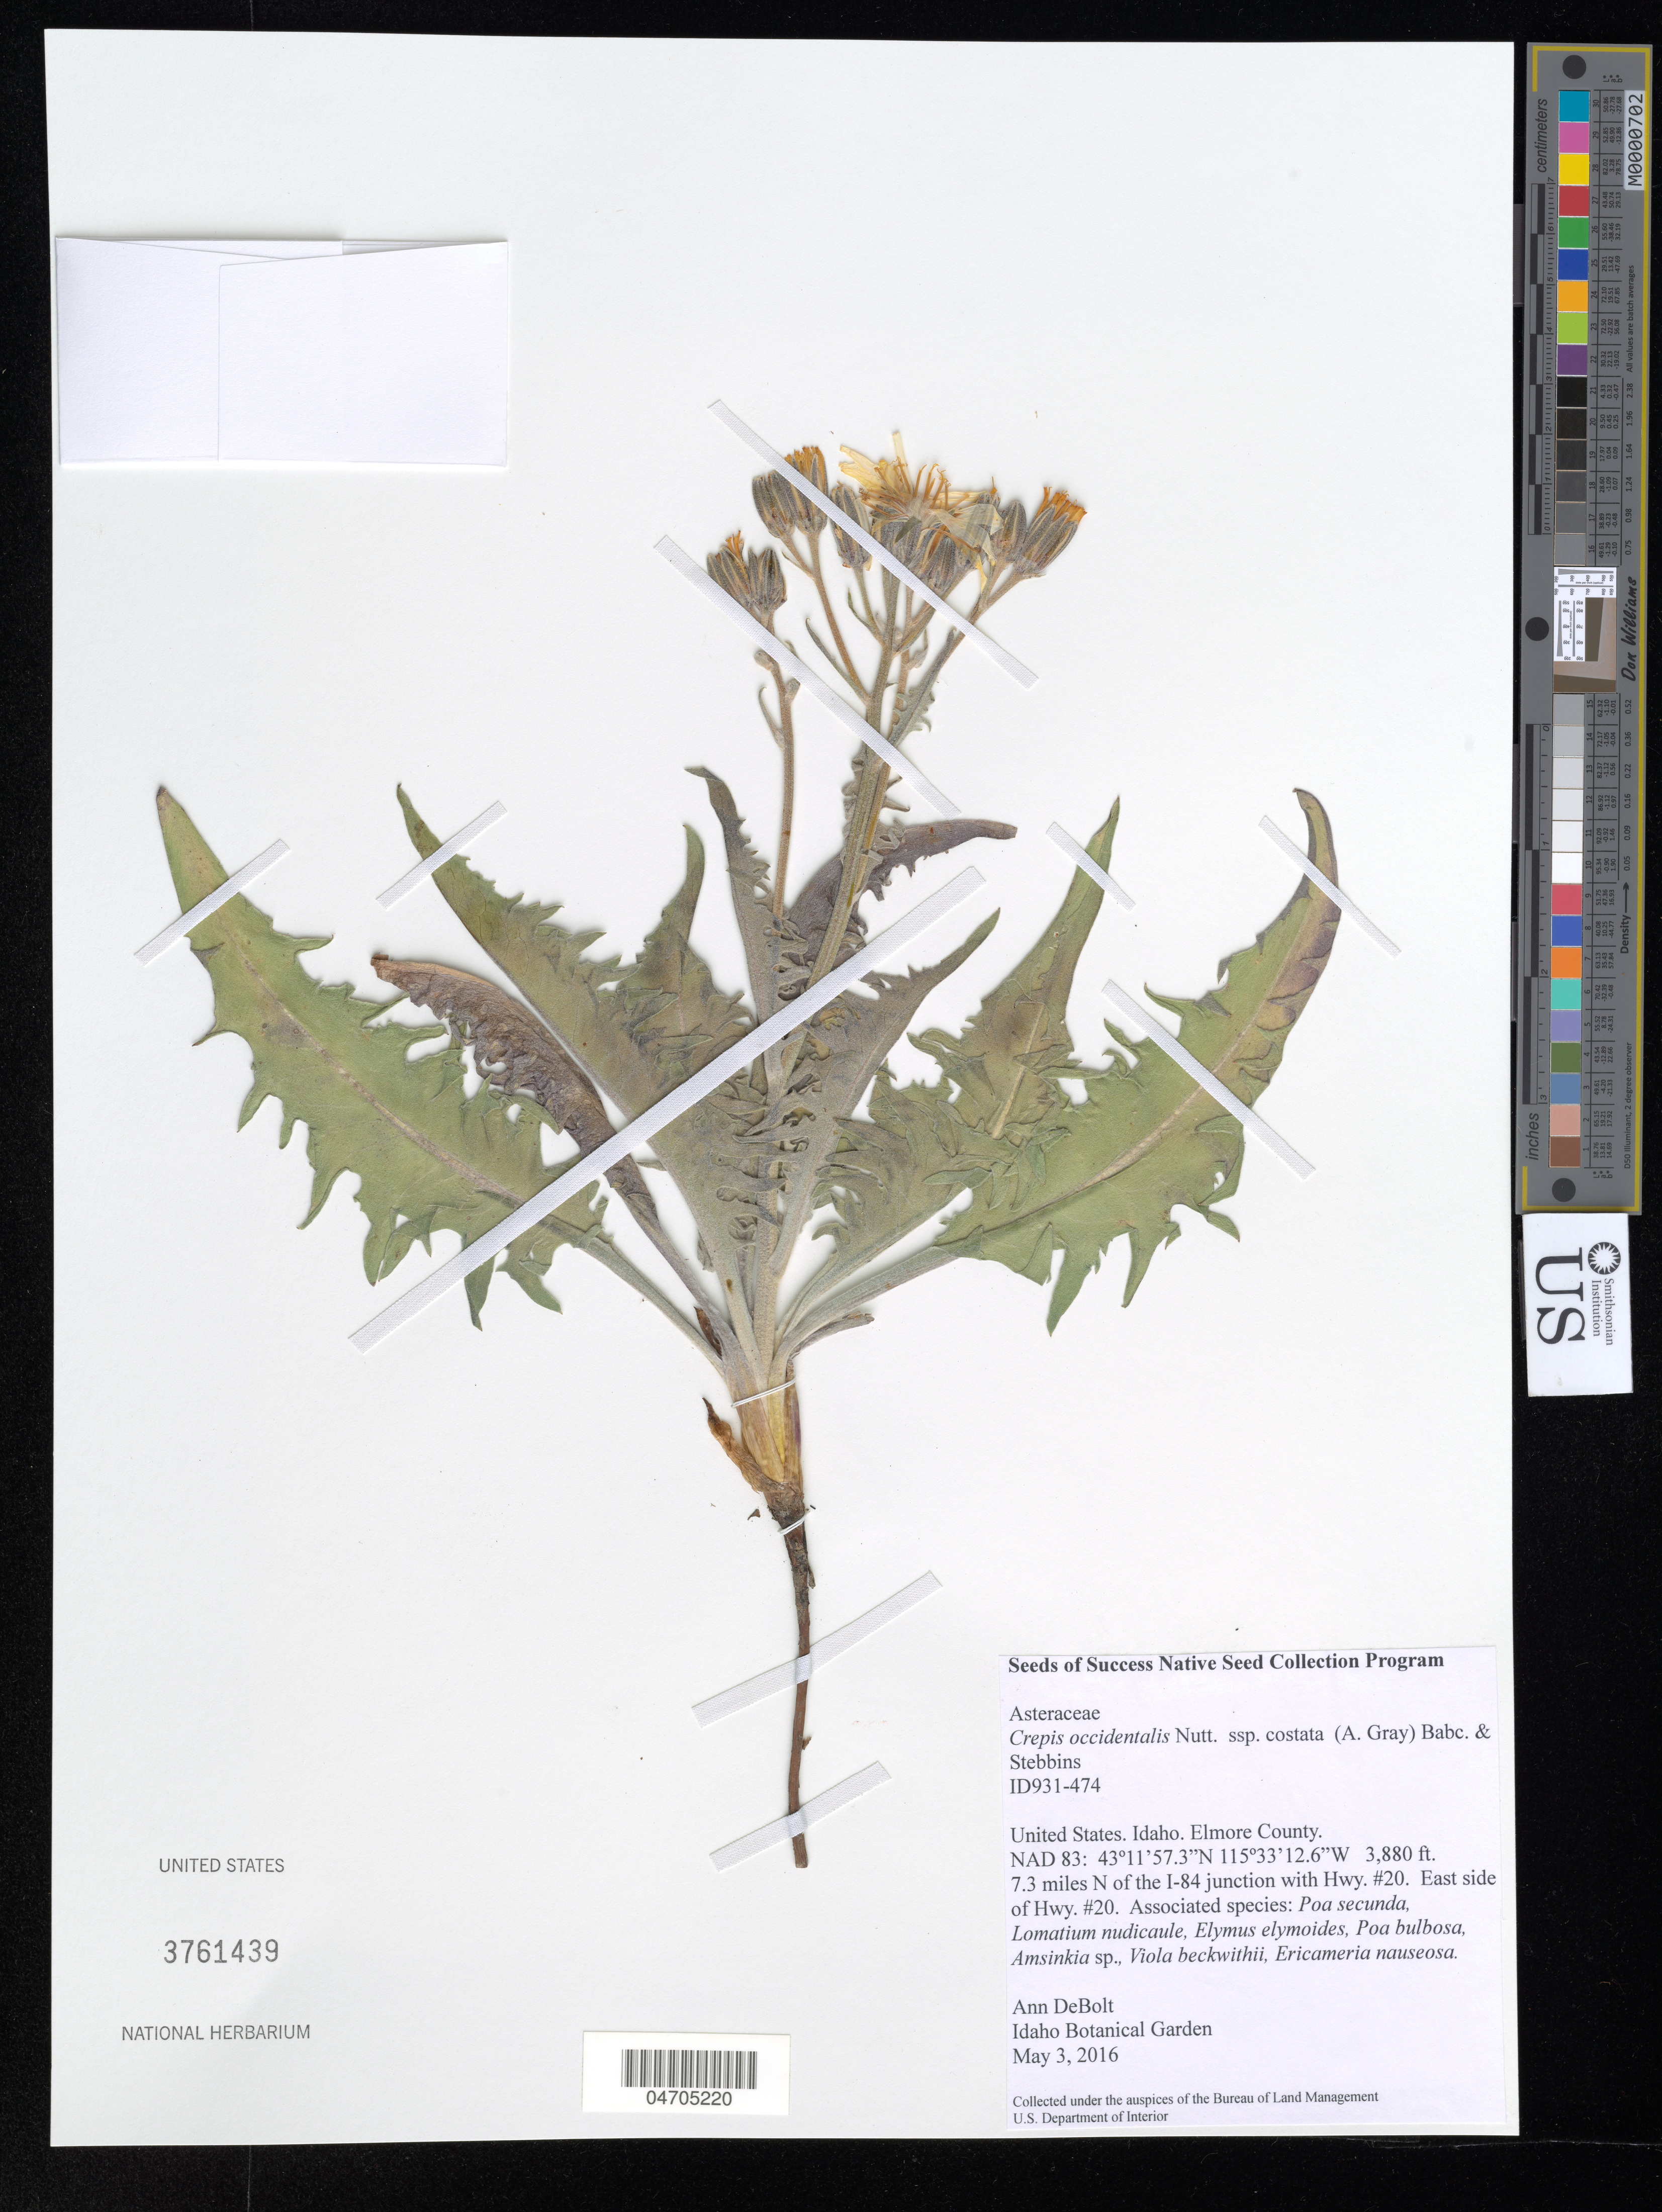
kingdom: Plantae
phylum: Tracheophyta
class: Magnoliopsida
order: Asterales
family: Asteraceae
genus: Crepis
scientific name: Crepis occidentalis subsp. costata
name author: (A. Gray) Babc. & Stebbins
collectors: A. DeBolt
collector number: ID931-474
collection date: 2016-05-03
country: United States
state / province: Idaho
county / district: Elmore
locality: Elmore County. 7.3 miles N of the I-84 junction with Hwy. #20. East side of Hwy. 20.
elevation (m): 1183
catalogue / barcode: US 3761439